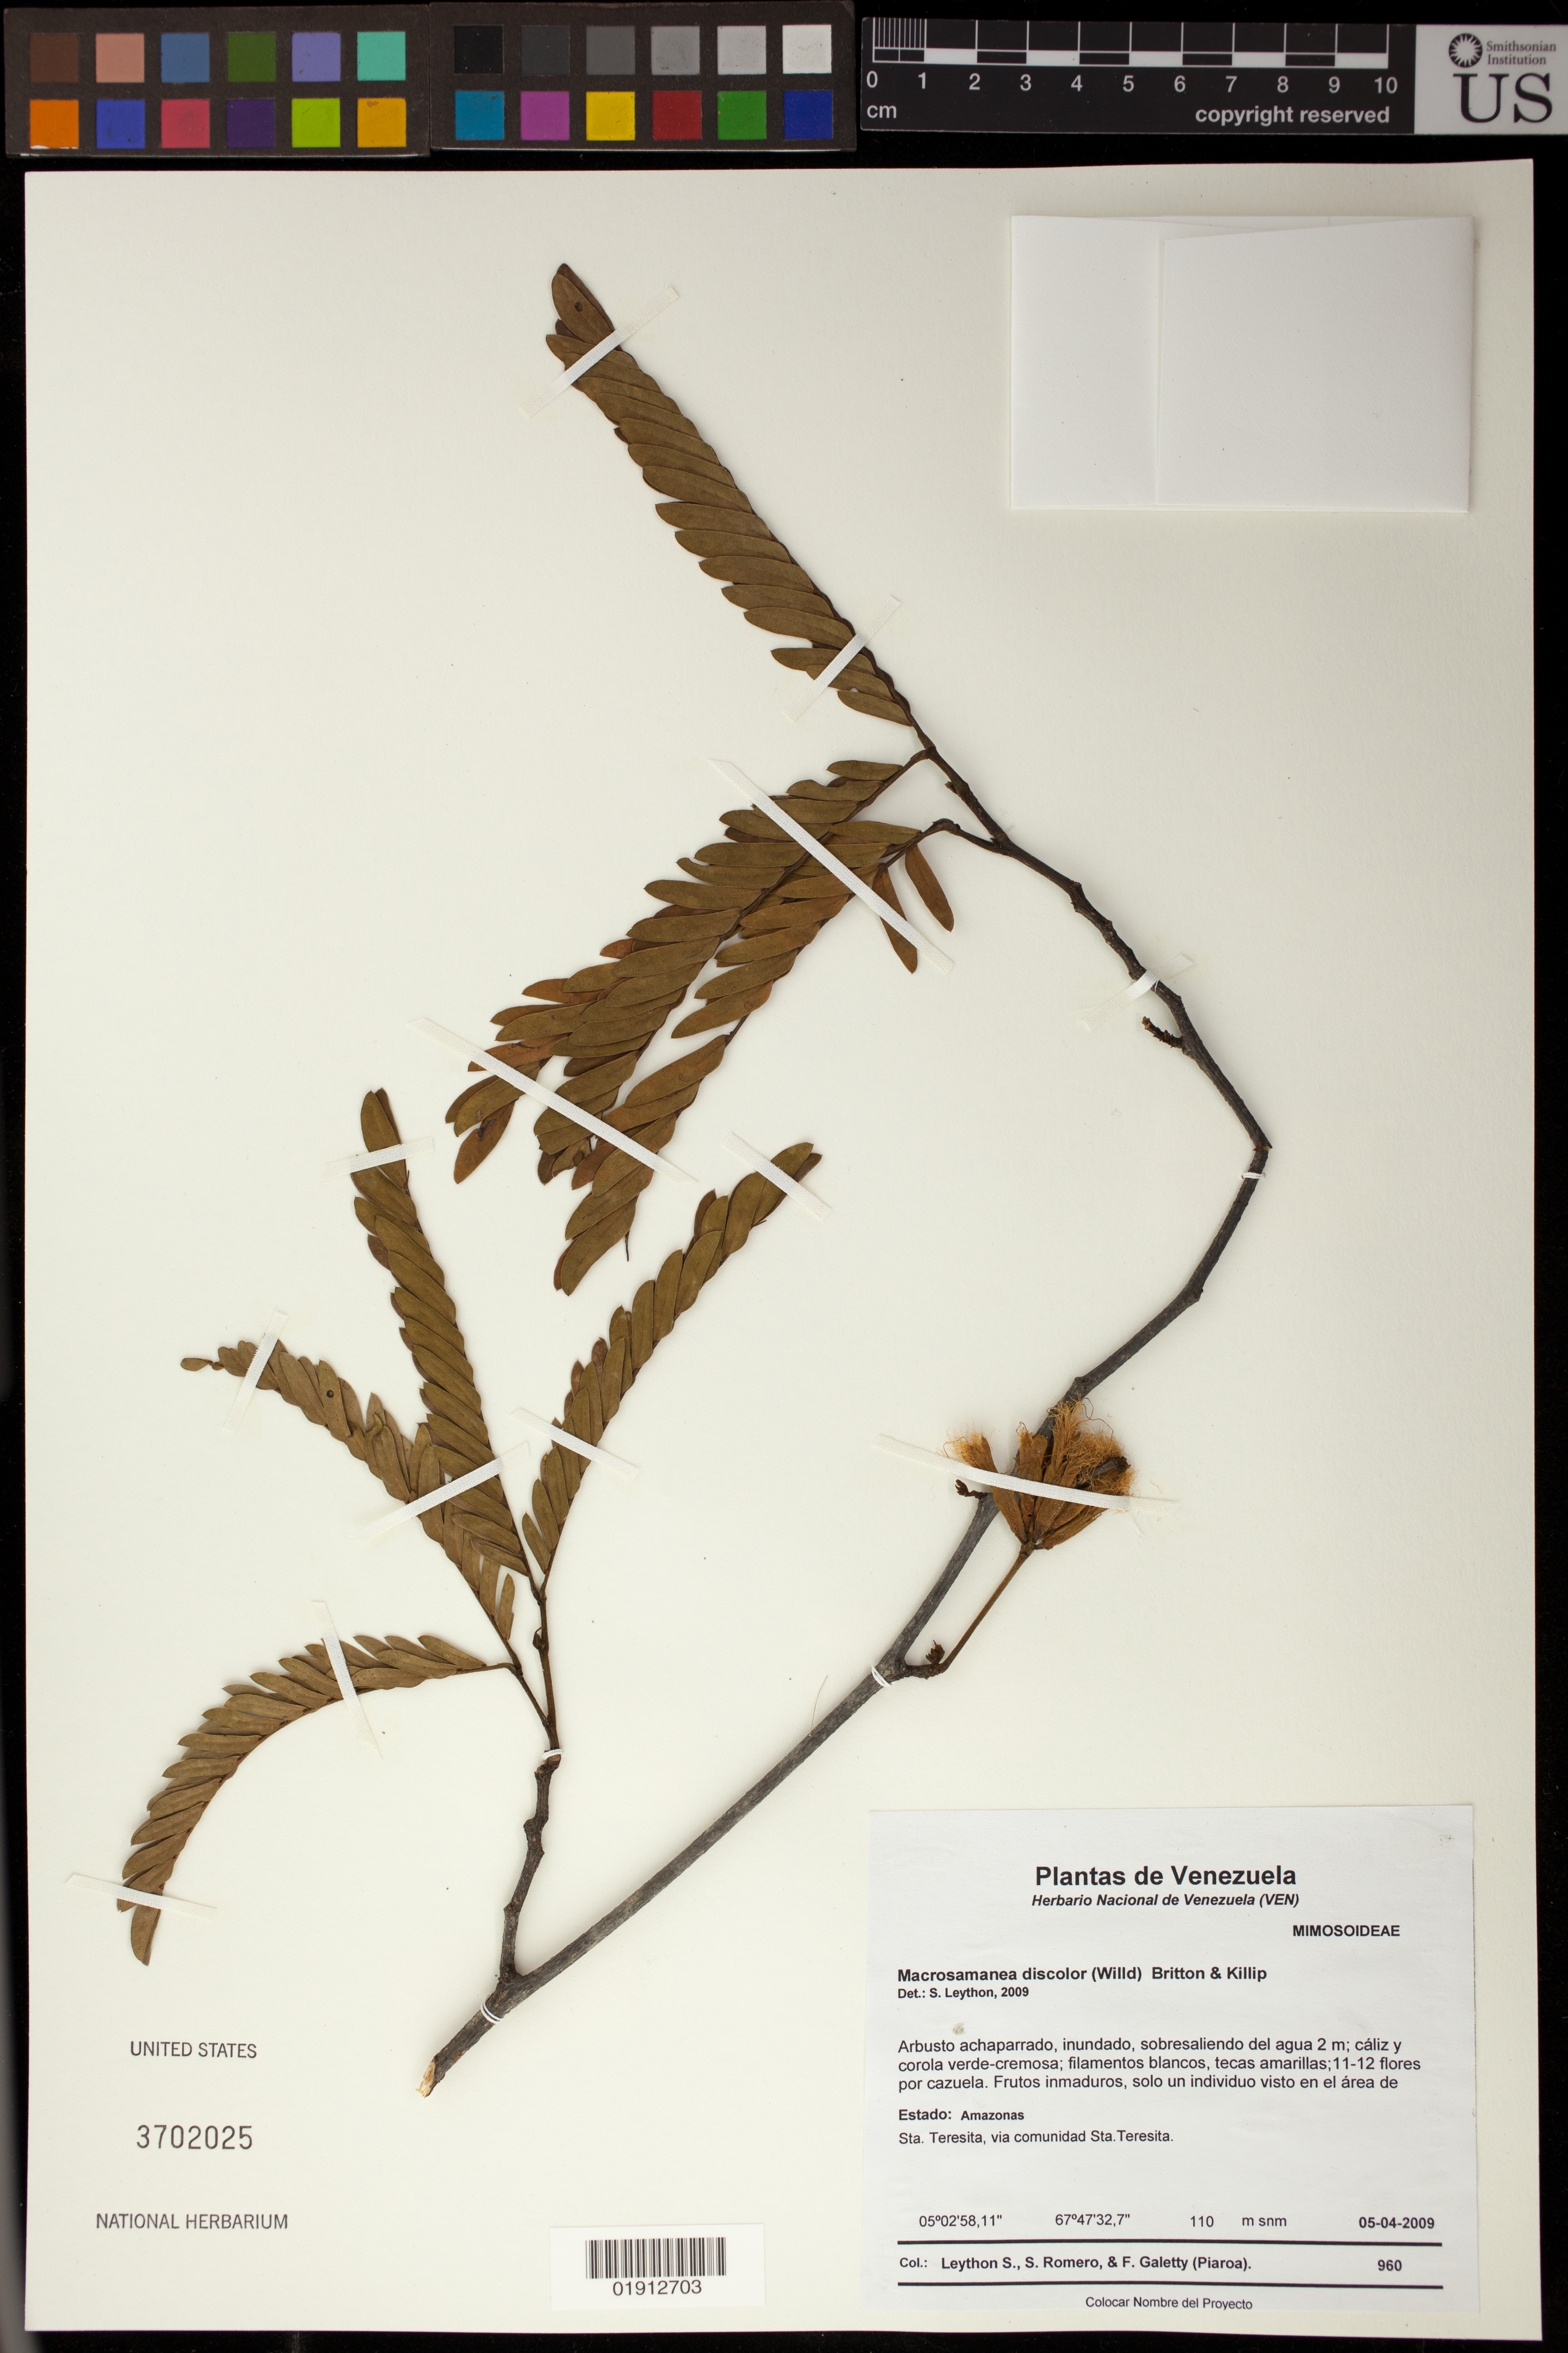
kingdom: Plantae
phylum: Tracheophyta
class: Magnoliopsida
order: Fabales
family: Fabaceae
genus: Macrosamanea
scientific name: Macrosamanea discolor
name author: (Willd.) Britton & Killip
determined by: Leython, S.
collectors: S. Leython, S. Romero & F. Galetty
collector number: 960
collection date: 2009-04-05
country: Venezuela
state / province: Amazonas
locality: Sta. Teresita, via comunidad Sta. Teresita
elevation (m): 110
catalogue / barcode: US 3702025